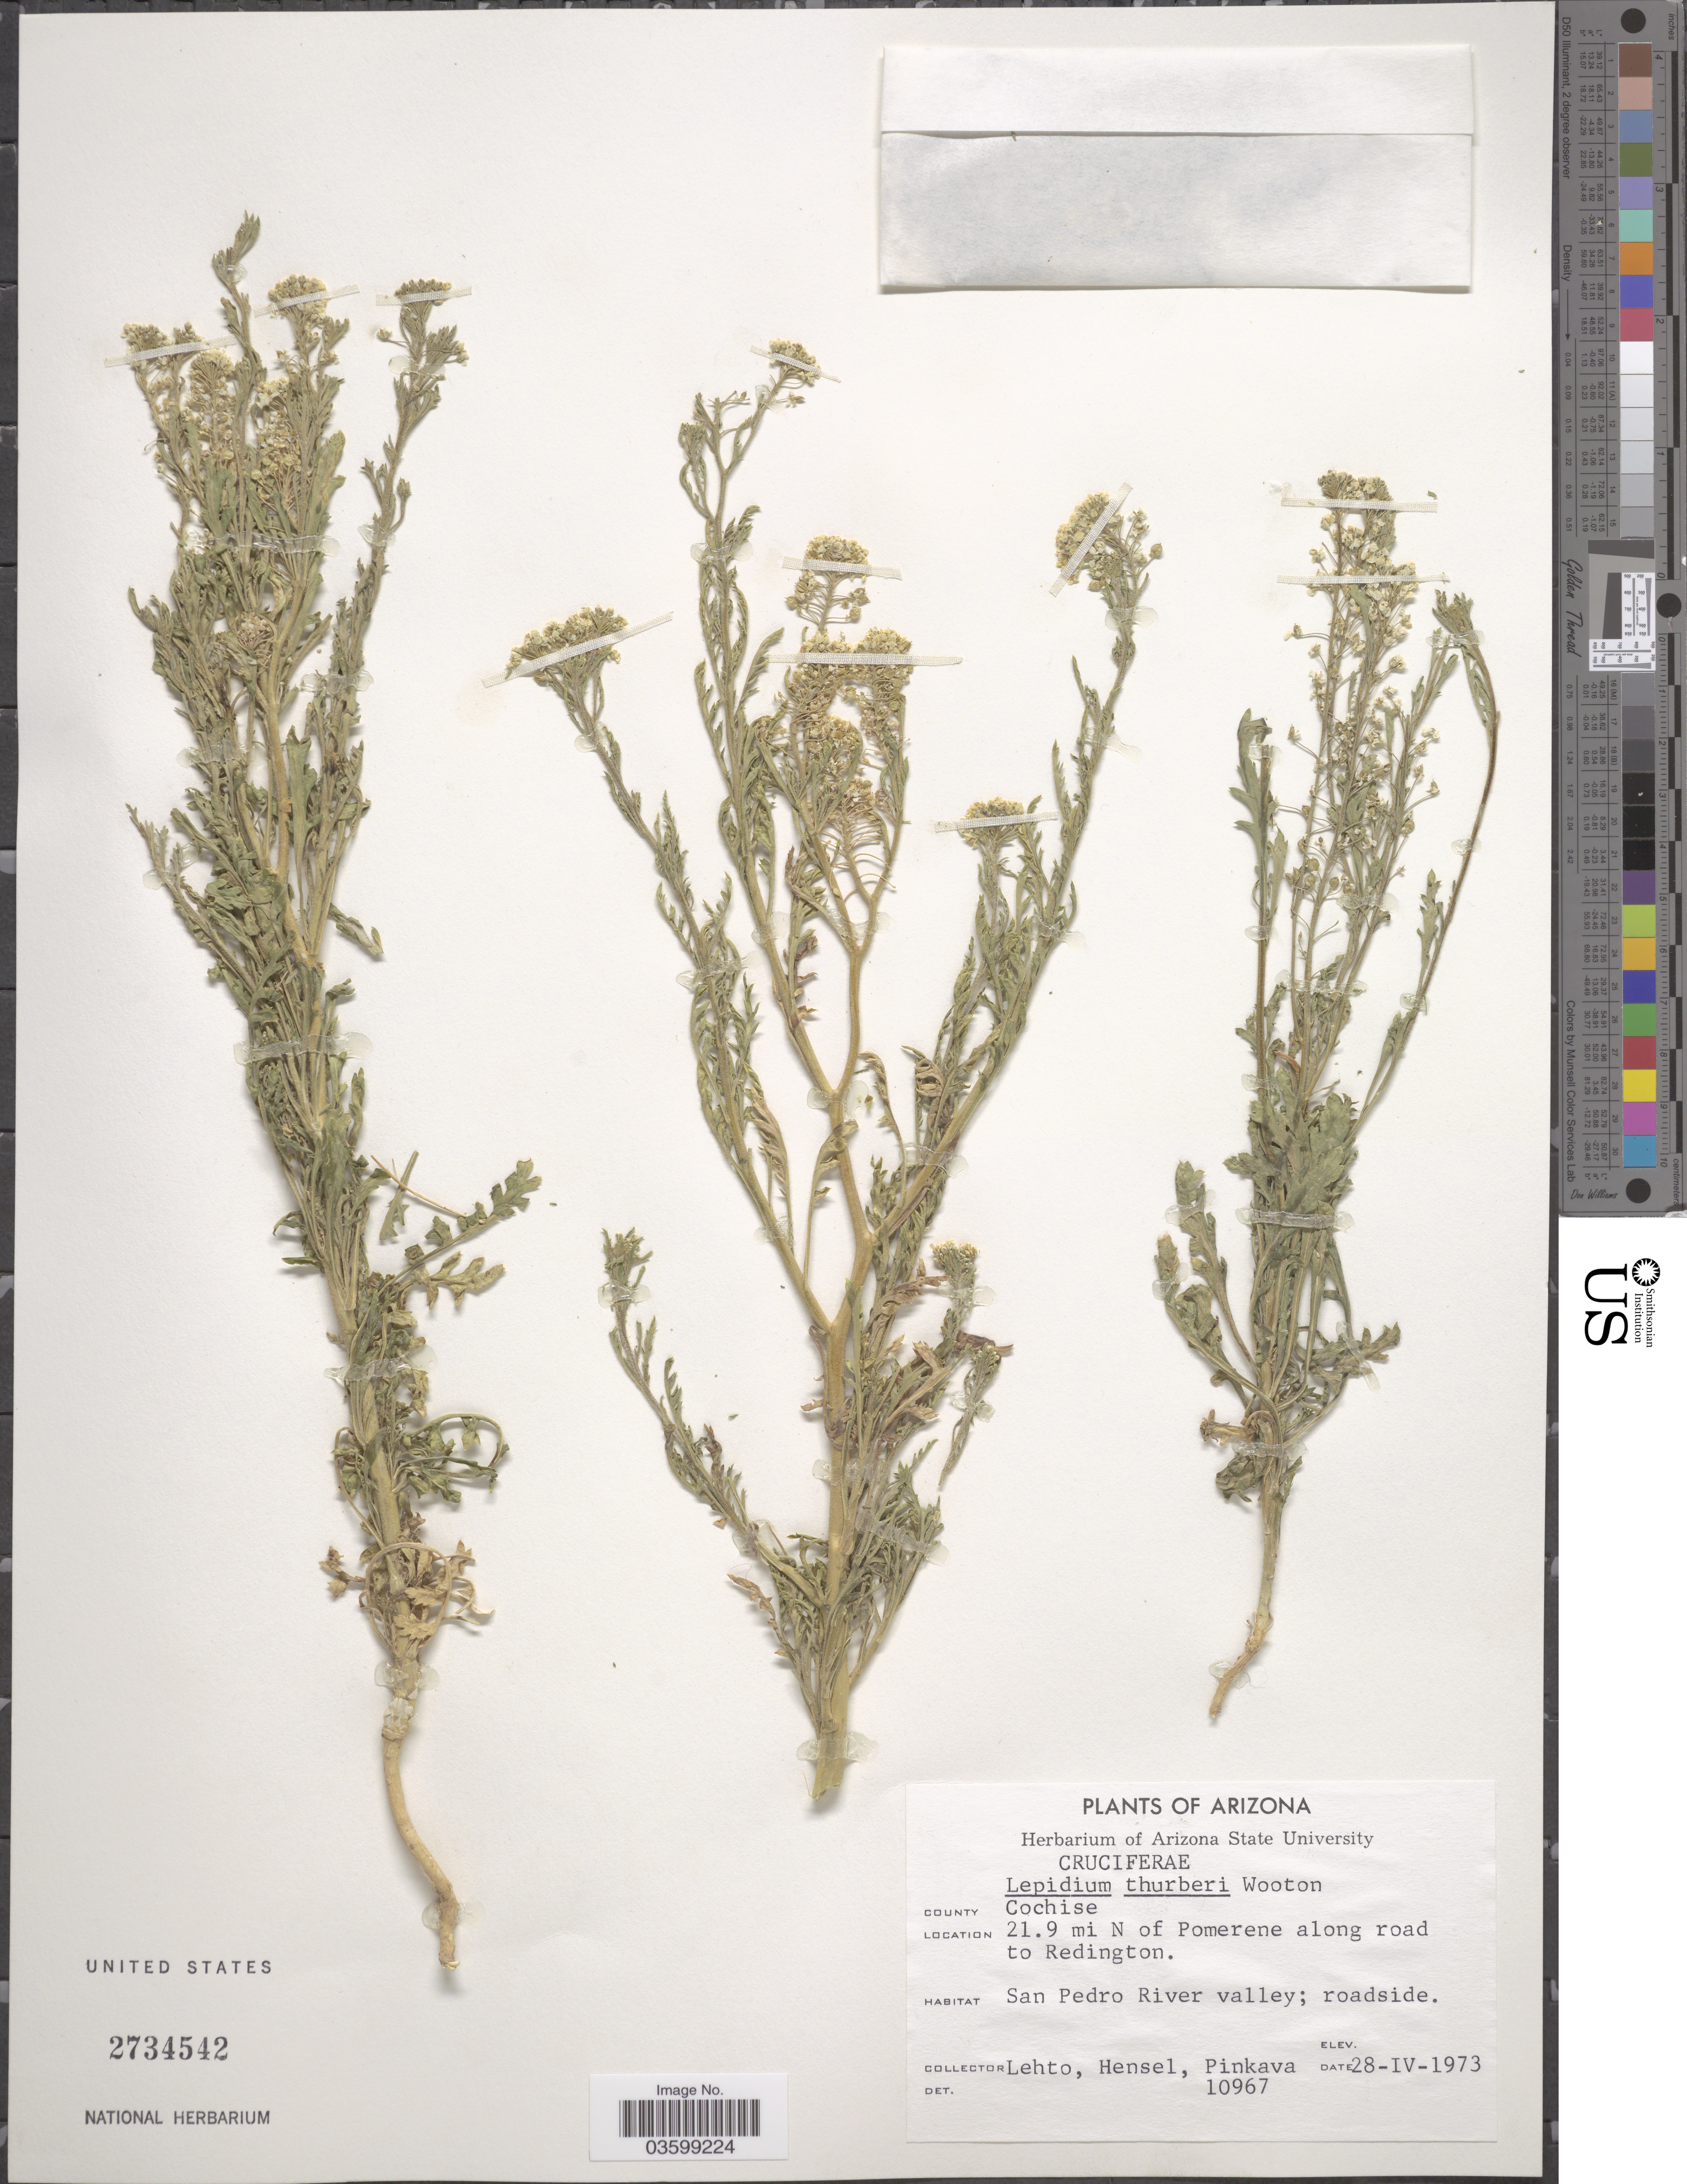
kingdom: Plantae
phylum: Tracheophyta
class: Magnoliopsida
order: Brassicales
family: Brassicaceae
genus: Lepidium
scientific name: Lepidium thurberi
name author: Wooton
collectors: -. Lehto, -. Hensel & -. Pinkava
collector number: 10967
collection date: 1973-04-28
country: United States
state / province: Arizona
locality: County Cochise. 21.9 mi N of Pomerene along road to Redington. San Pedro River valley.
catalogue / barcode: US 2734542